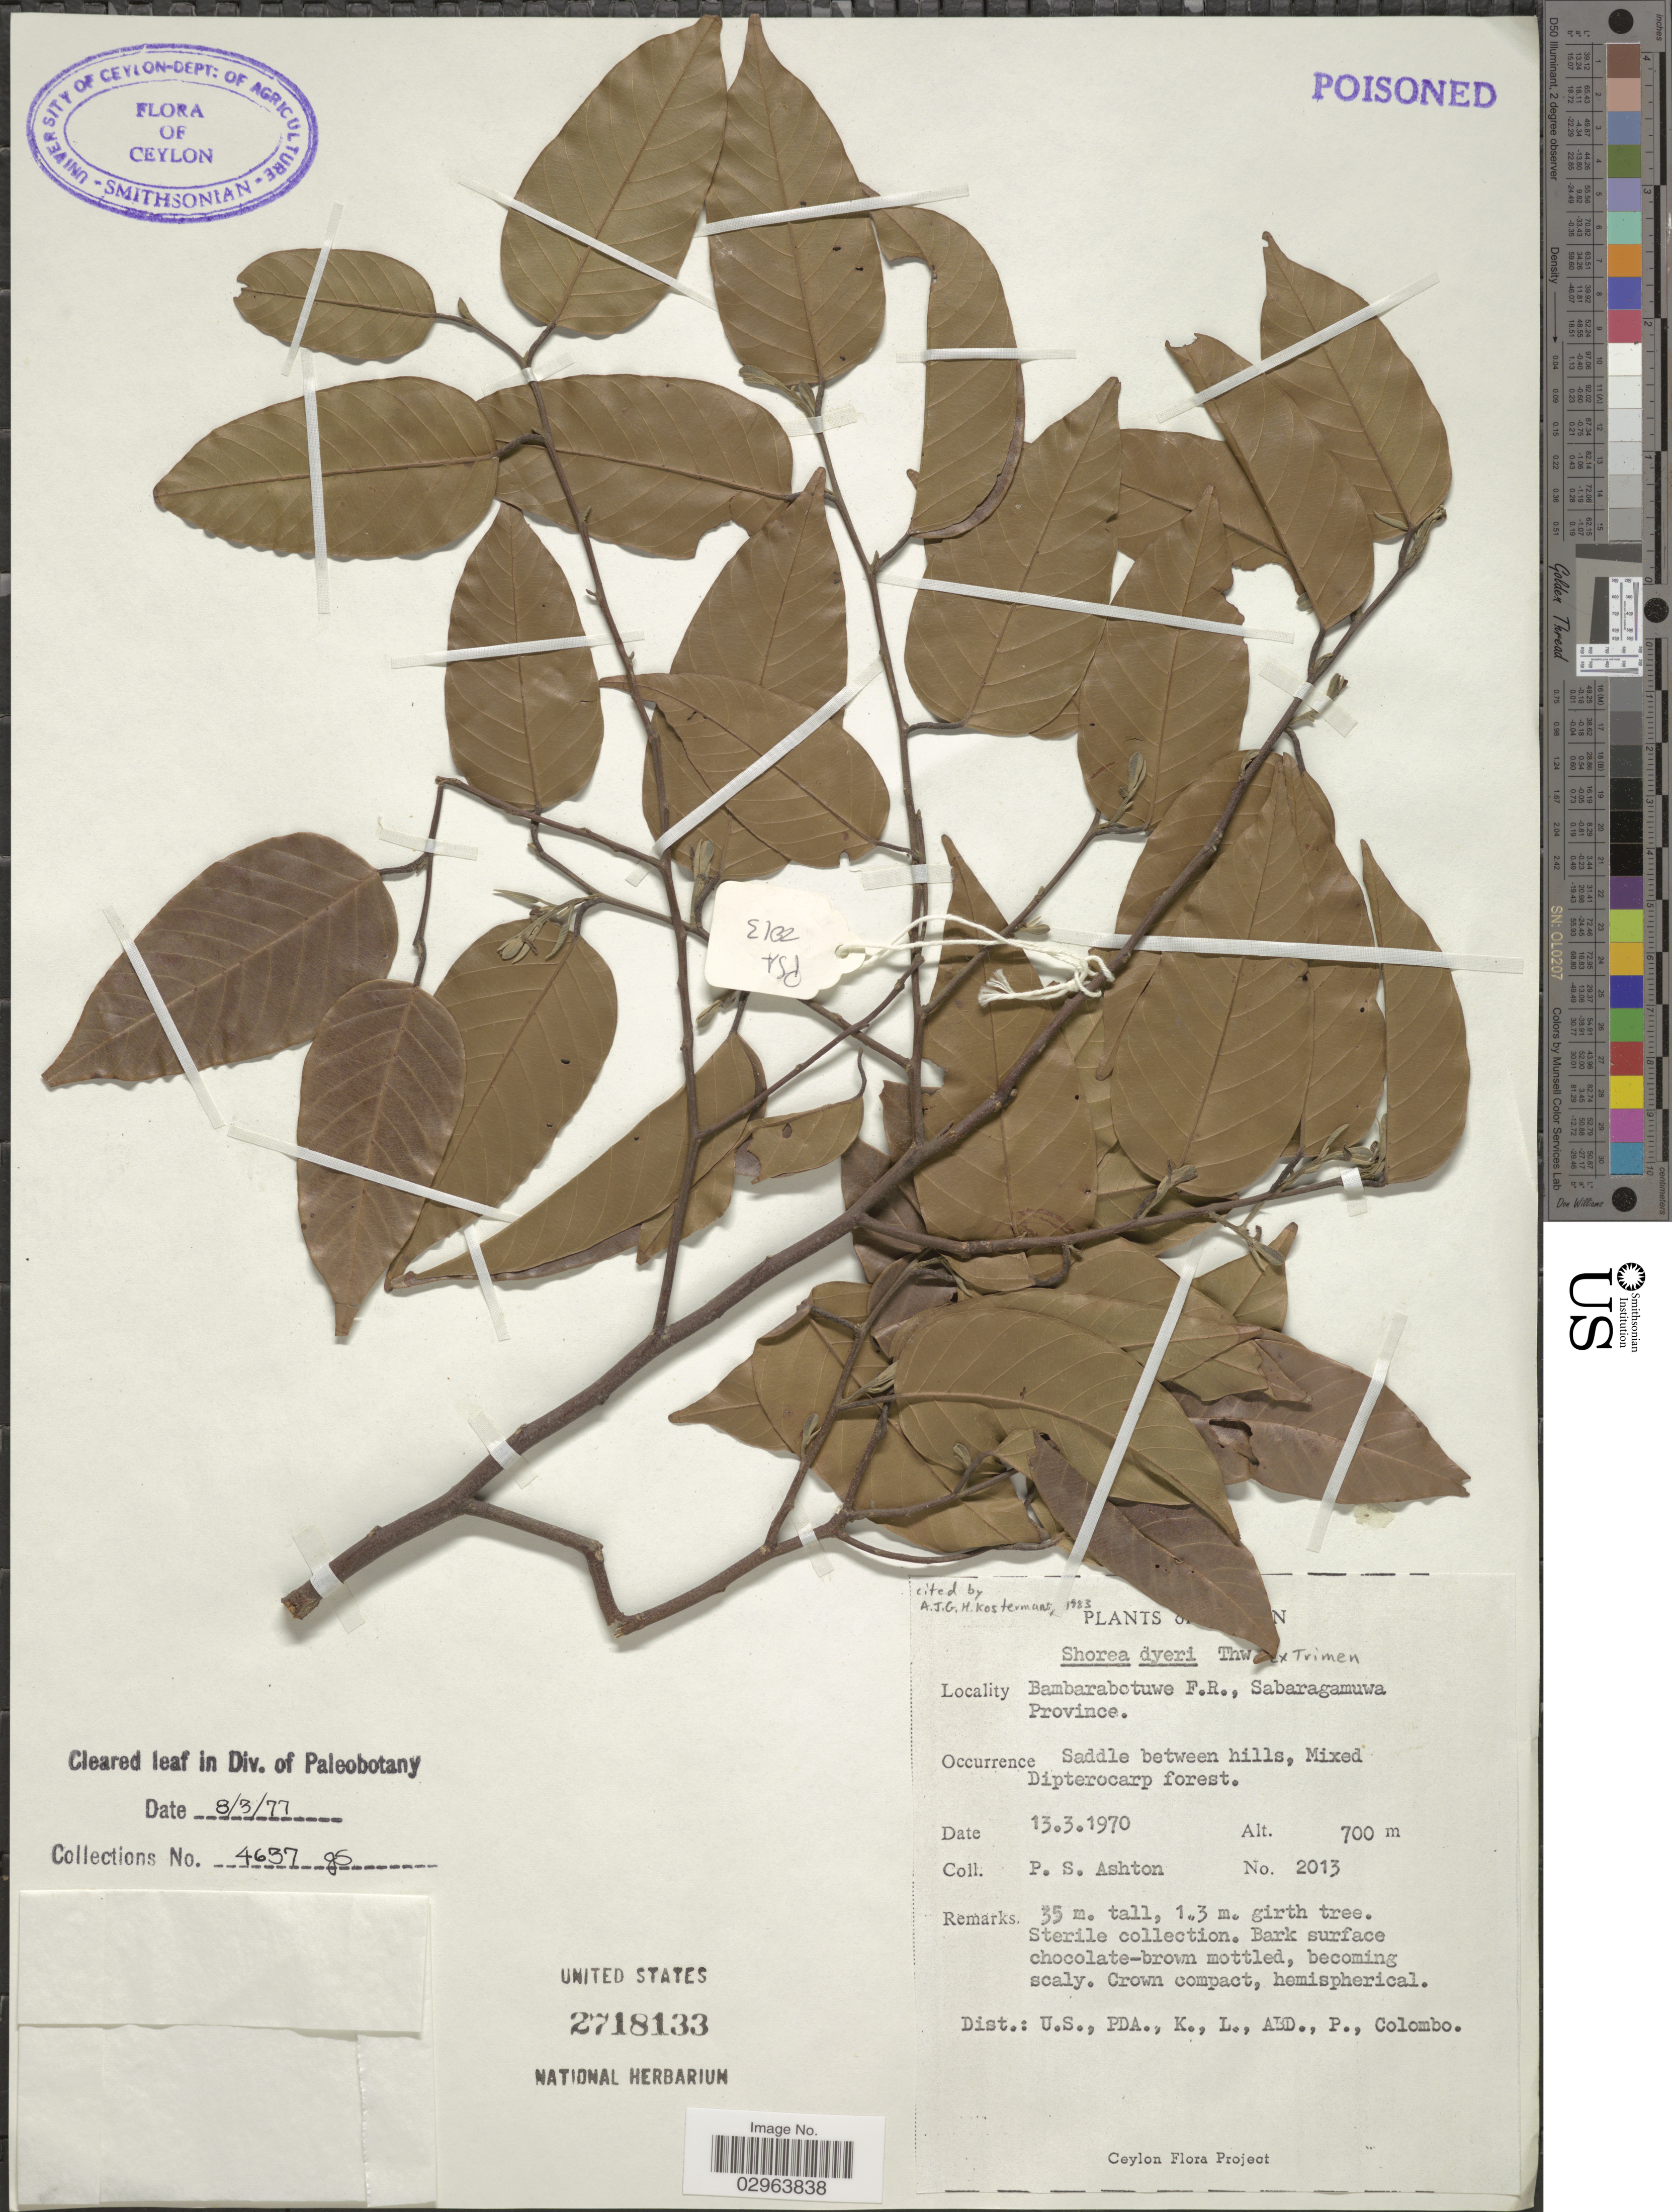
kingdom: Plantae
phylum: Tracheophyta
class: Magnoliopsida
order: Malvales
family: Dipterocarpaceae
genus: Shorea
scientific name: Shorea dyeri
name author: Thwaites ex Trimen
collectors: P. S. Ashton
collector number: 2013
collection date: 1970-03-13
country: Sri Lanka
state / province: Sabaragamuwa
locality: Ceylon, Bambarabotuwe F.R. Saddle between hills.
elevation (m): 700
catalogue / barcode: US 2718133